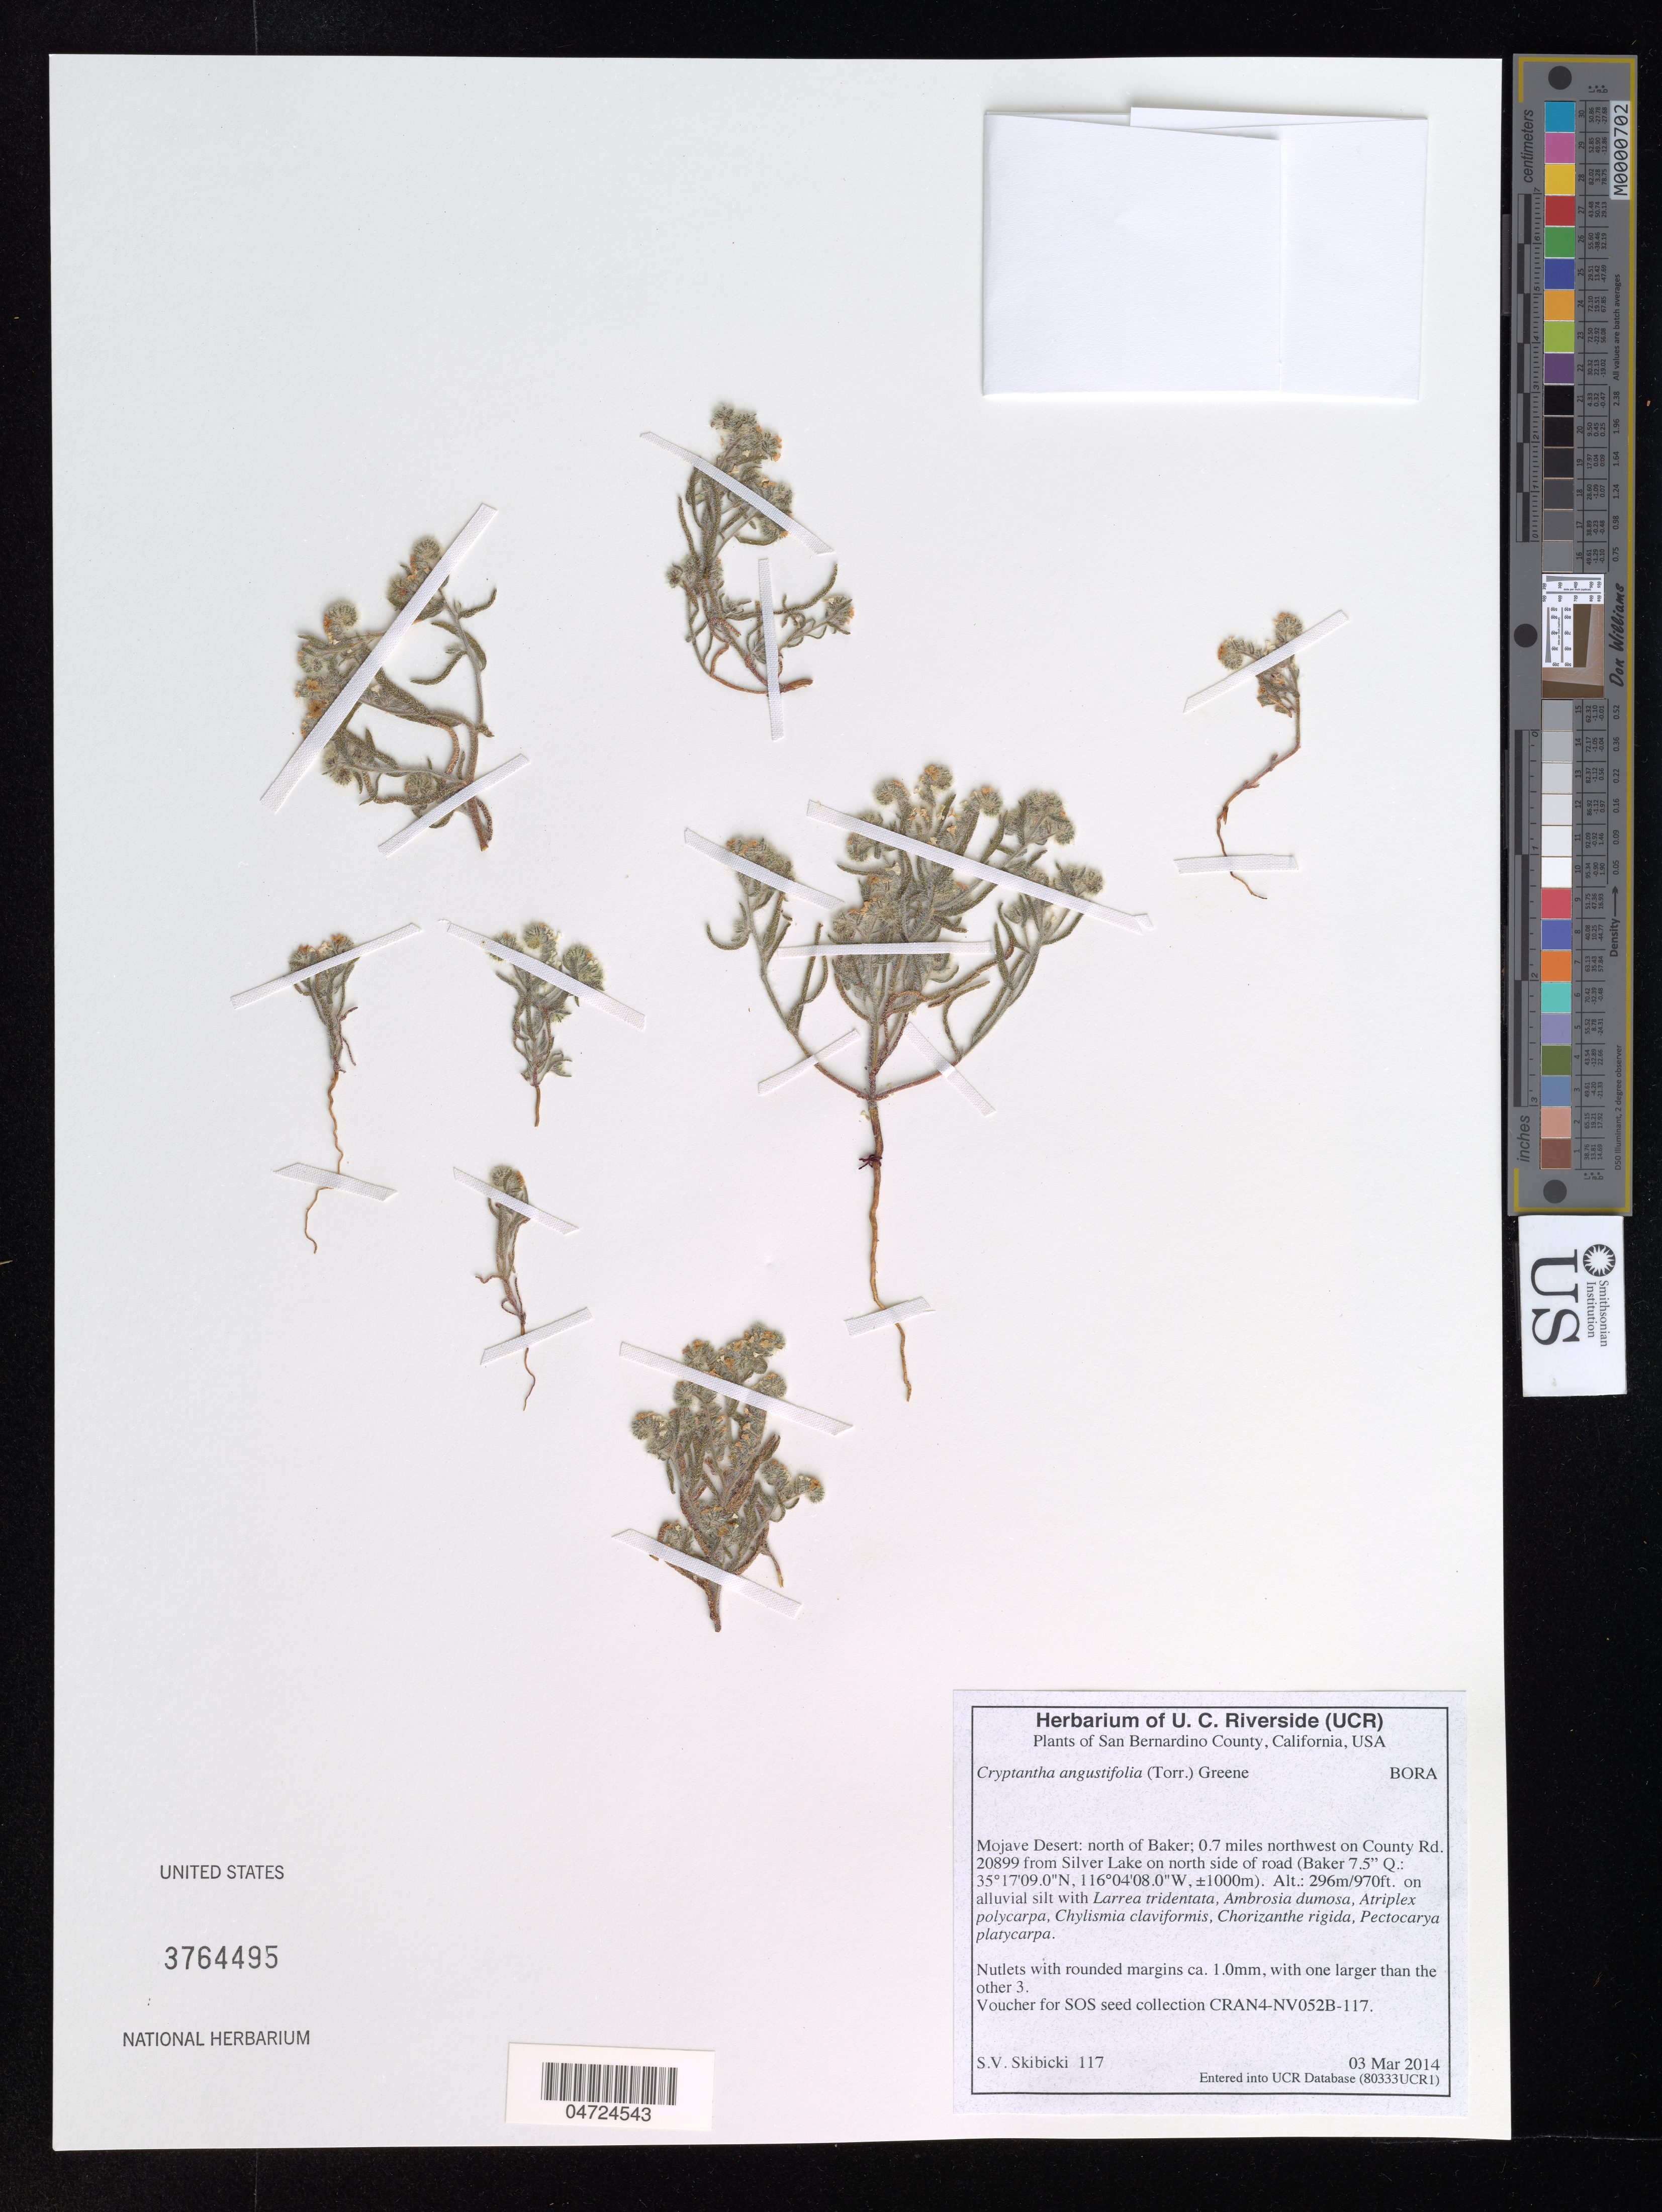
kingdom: Plantae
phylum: Tracheophyta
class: Magnoliopsida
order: Boraginales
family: Boraginaceae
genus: Cryptantha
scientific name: Cryptantha angustifolia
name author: (Torr.) Greene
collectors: S. Skibicki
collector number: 117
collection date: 2014-03-03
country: United States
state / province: California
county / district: San Bernardino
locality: San Bernardino County. Mojave Desert: north of Baker; 0.7 miles northwest on County Rd. 20899 from Silver Lake on north side of road (Baker 7.5" Q.)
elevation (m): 296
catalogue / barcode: US 3764495